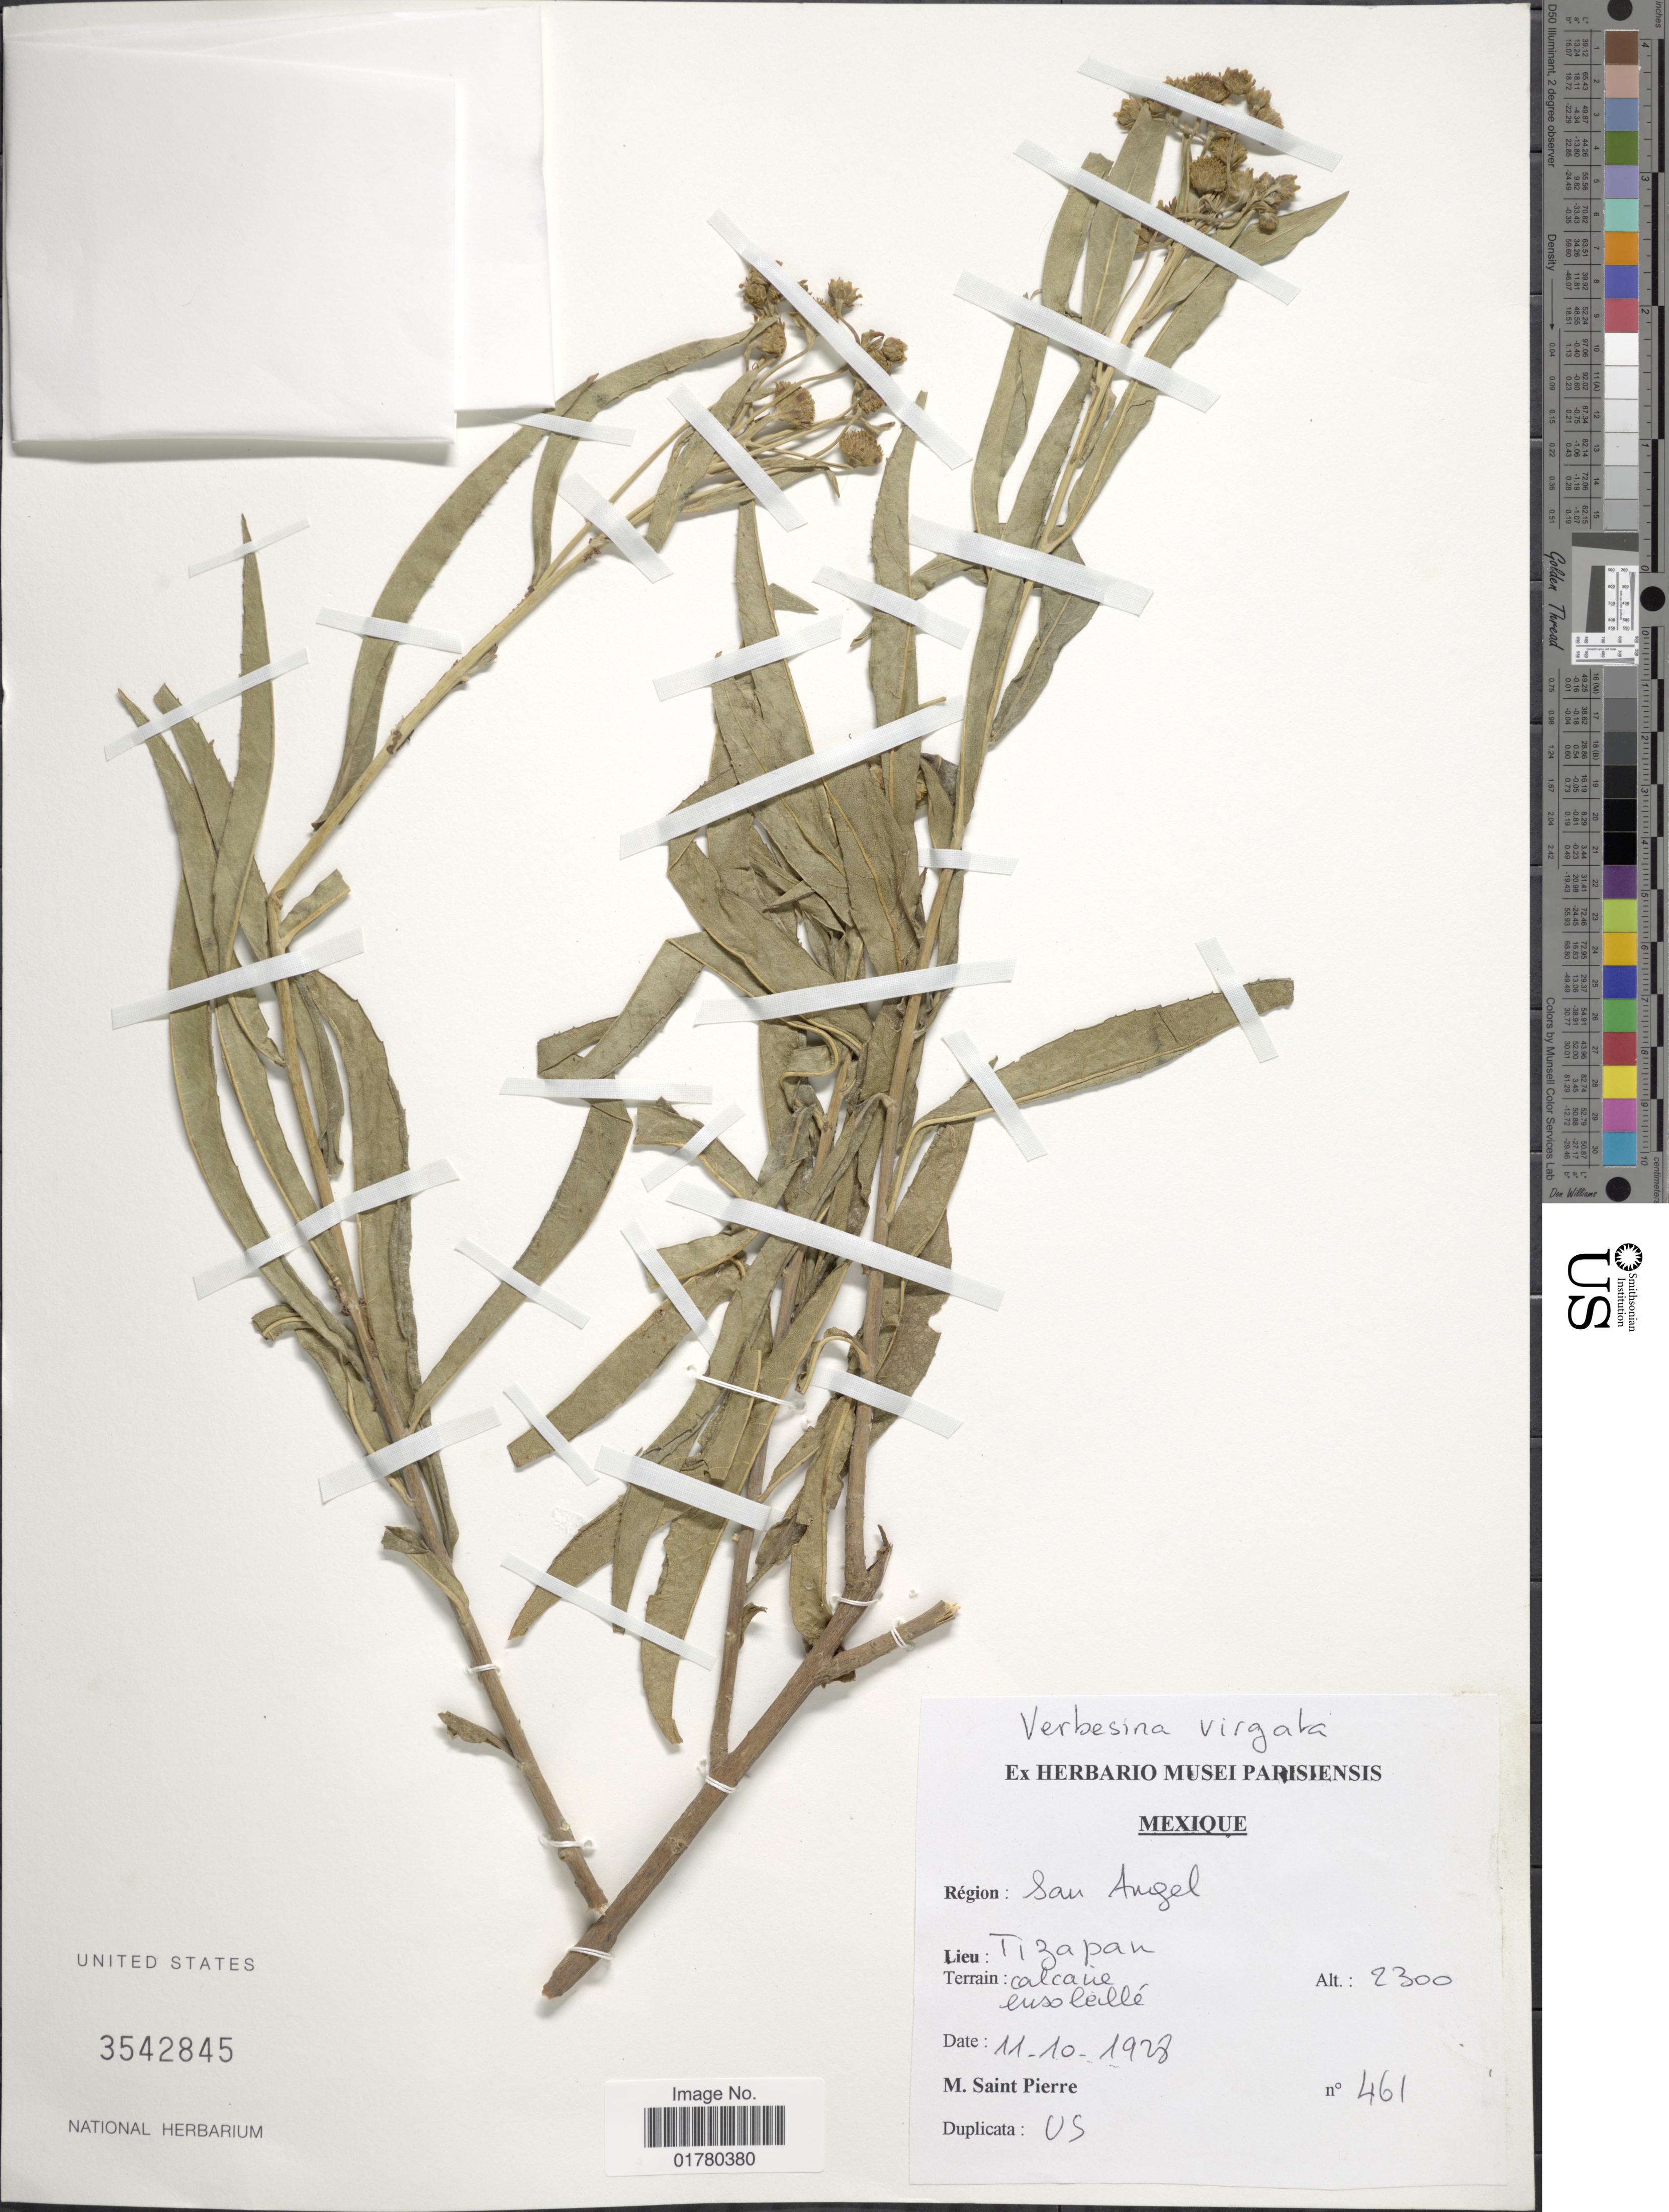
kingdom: Plantae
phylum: Tracheophyta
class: Magnoliopsida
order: Asterales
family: Asteraceae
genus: Verbesina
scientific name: Verbesina virgata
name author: Cav.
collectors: M. Saint-Pierre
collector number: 461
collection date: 1928-10-11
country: Mexico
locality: Région: San Rafael, Tizapan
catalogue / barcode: US 3542845